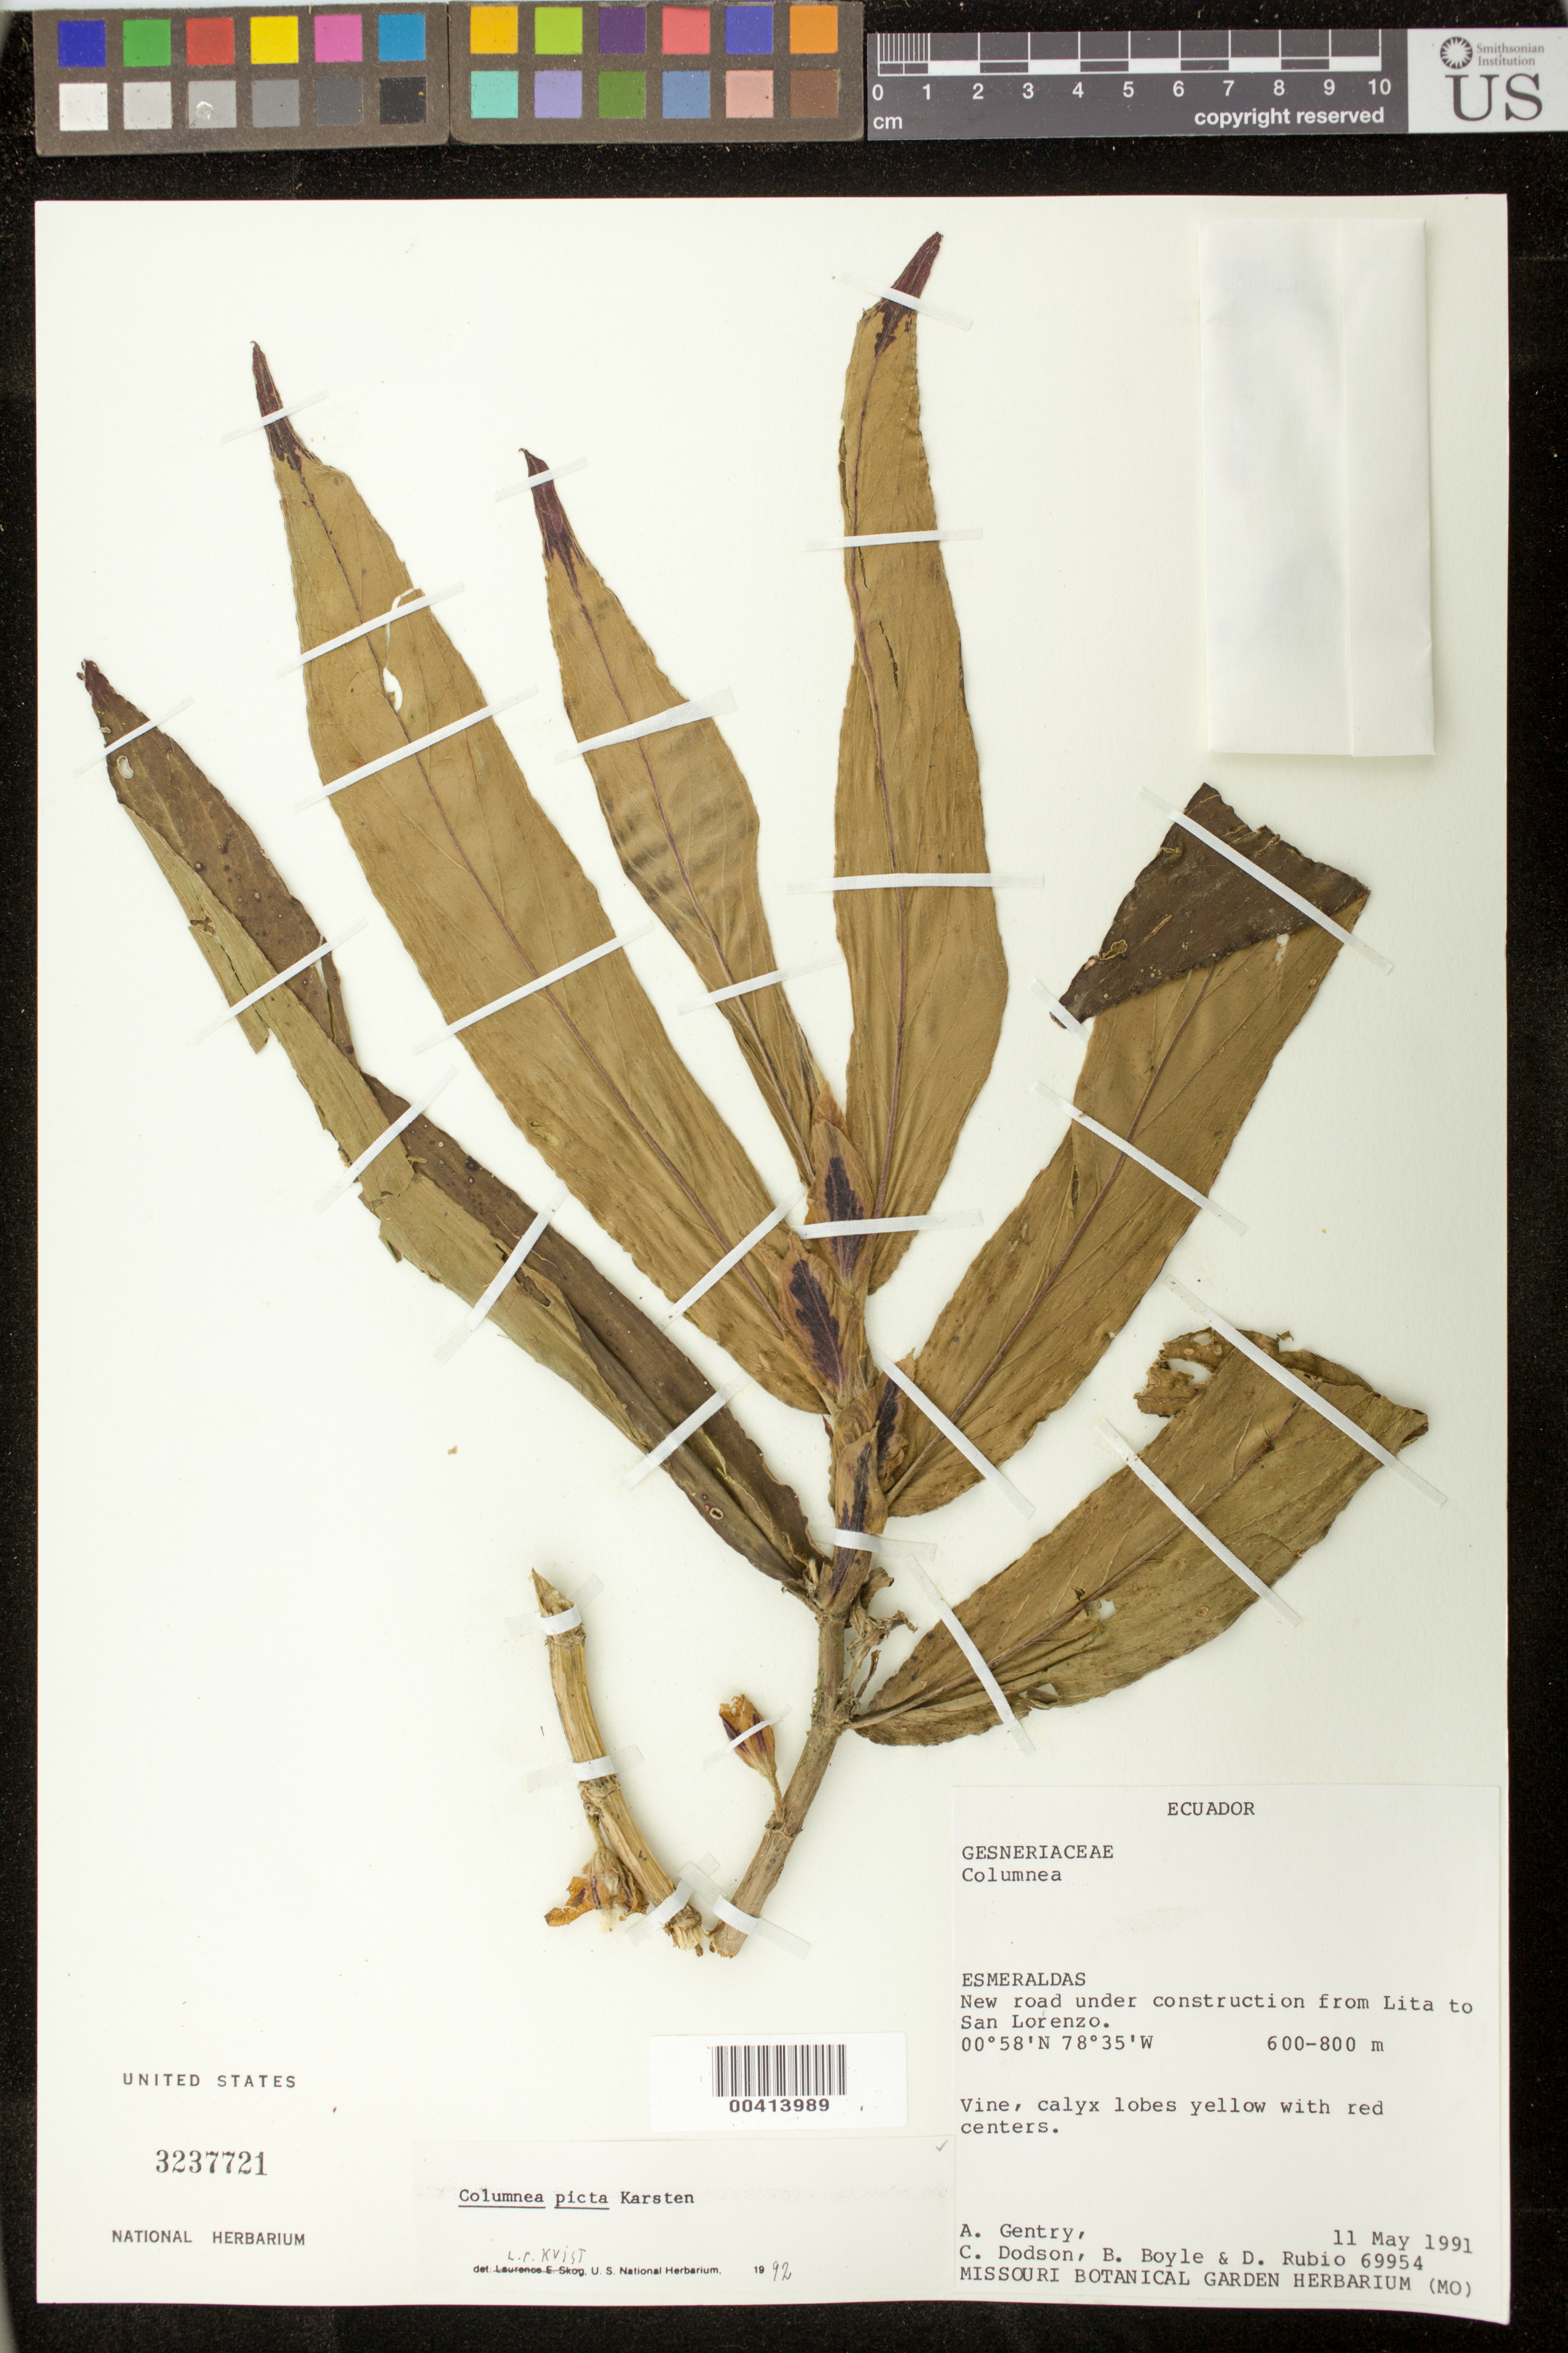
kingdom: Plantae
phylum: Tracheophyta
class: Magnoliopsida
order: Lamiales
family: Gesneriaceae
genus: Columnea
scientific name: Columnea karsteniana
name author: Singh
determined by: Skog, Laurence E.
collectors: A. H. Gentry, C. Dodson, B. Boyle & D. Rubio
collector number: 69954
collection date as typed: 11 May 1990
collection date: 1990-05-11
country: Ecuador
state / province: Esmeraldas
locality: Lita-San Lorenxo road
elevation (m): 600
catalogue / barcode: US 3237721